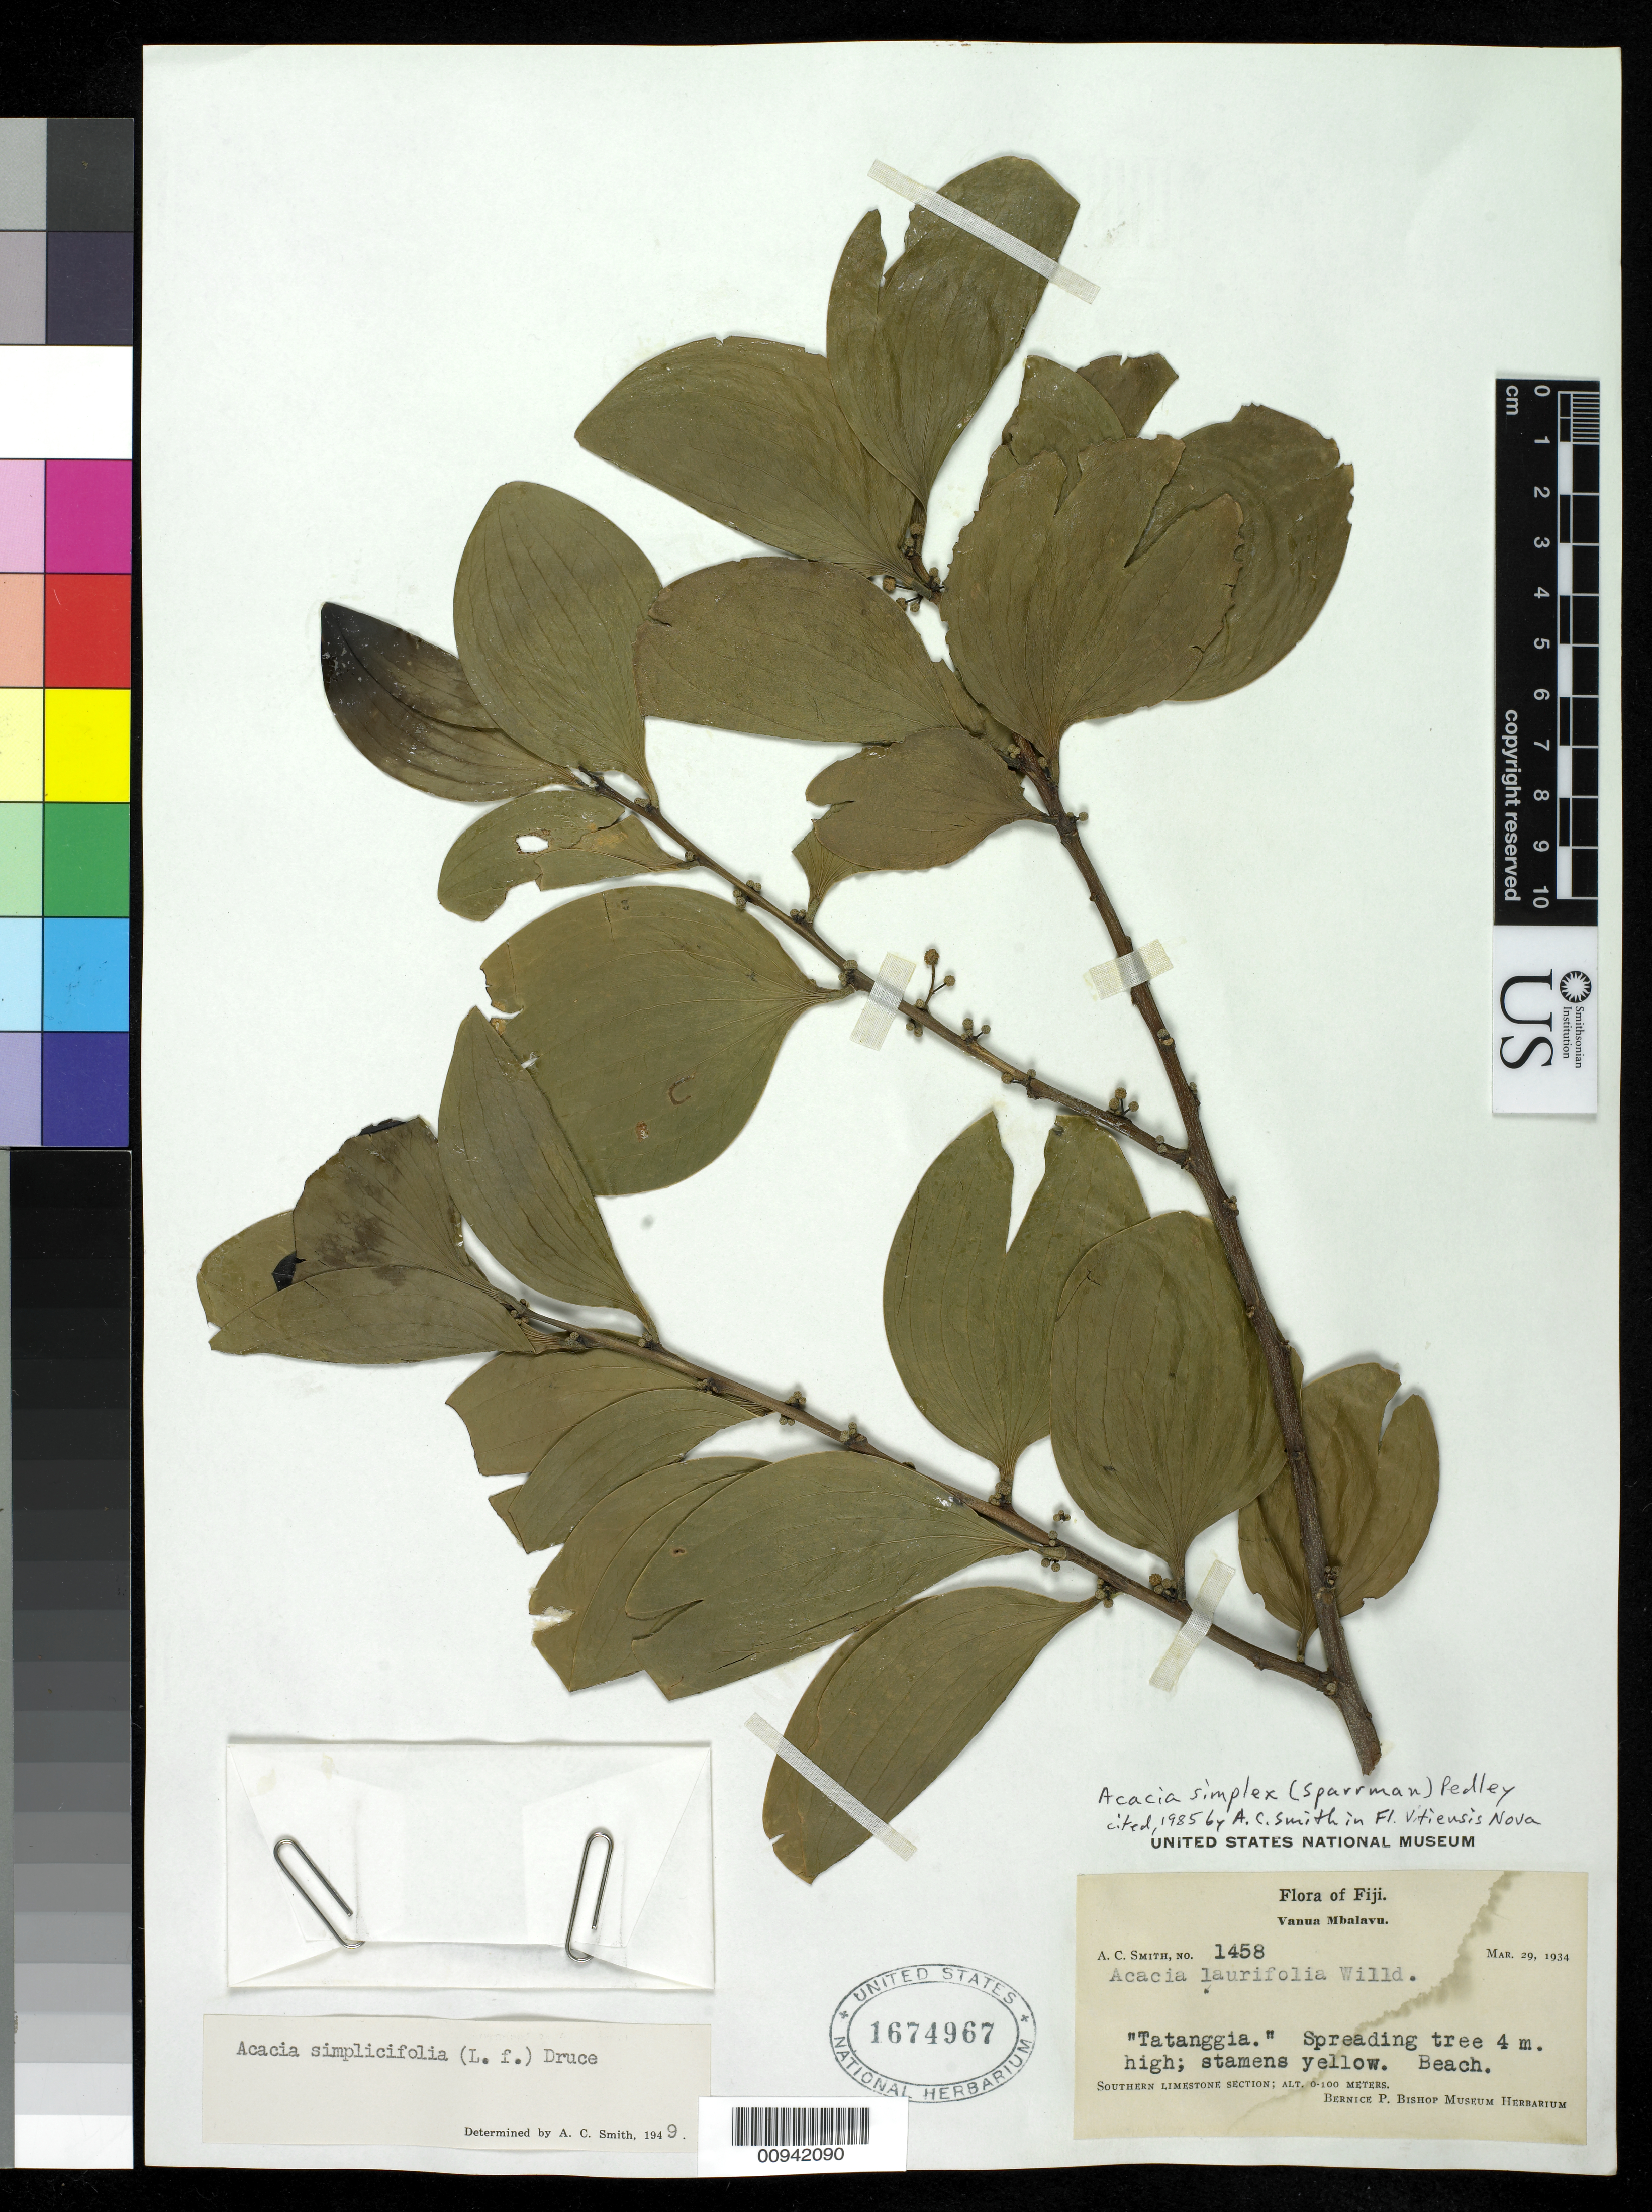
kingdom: Plantae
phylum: Tracheophyta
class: Magnoliopsida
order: Fabales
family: Fabaceae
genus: Acacia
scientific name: Acacia simplicifolia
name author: (L. f.) Schinz & Guillaumin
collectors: C. A. Smith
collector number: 1458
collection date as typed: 29 Mar 1934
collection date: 1934-03-29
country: Fiji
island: Vanua Balavu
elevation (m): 0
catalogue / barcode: US 1674967